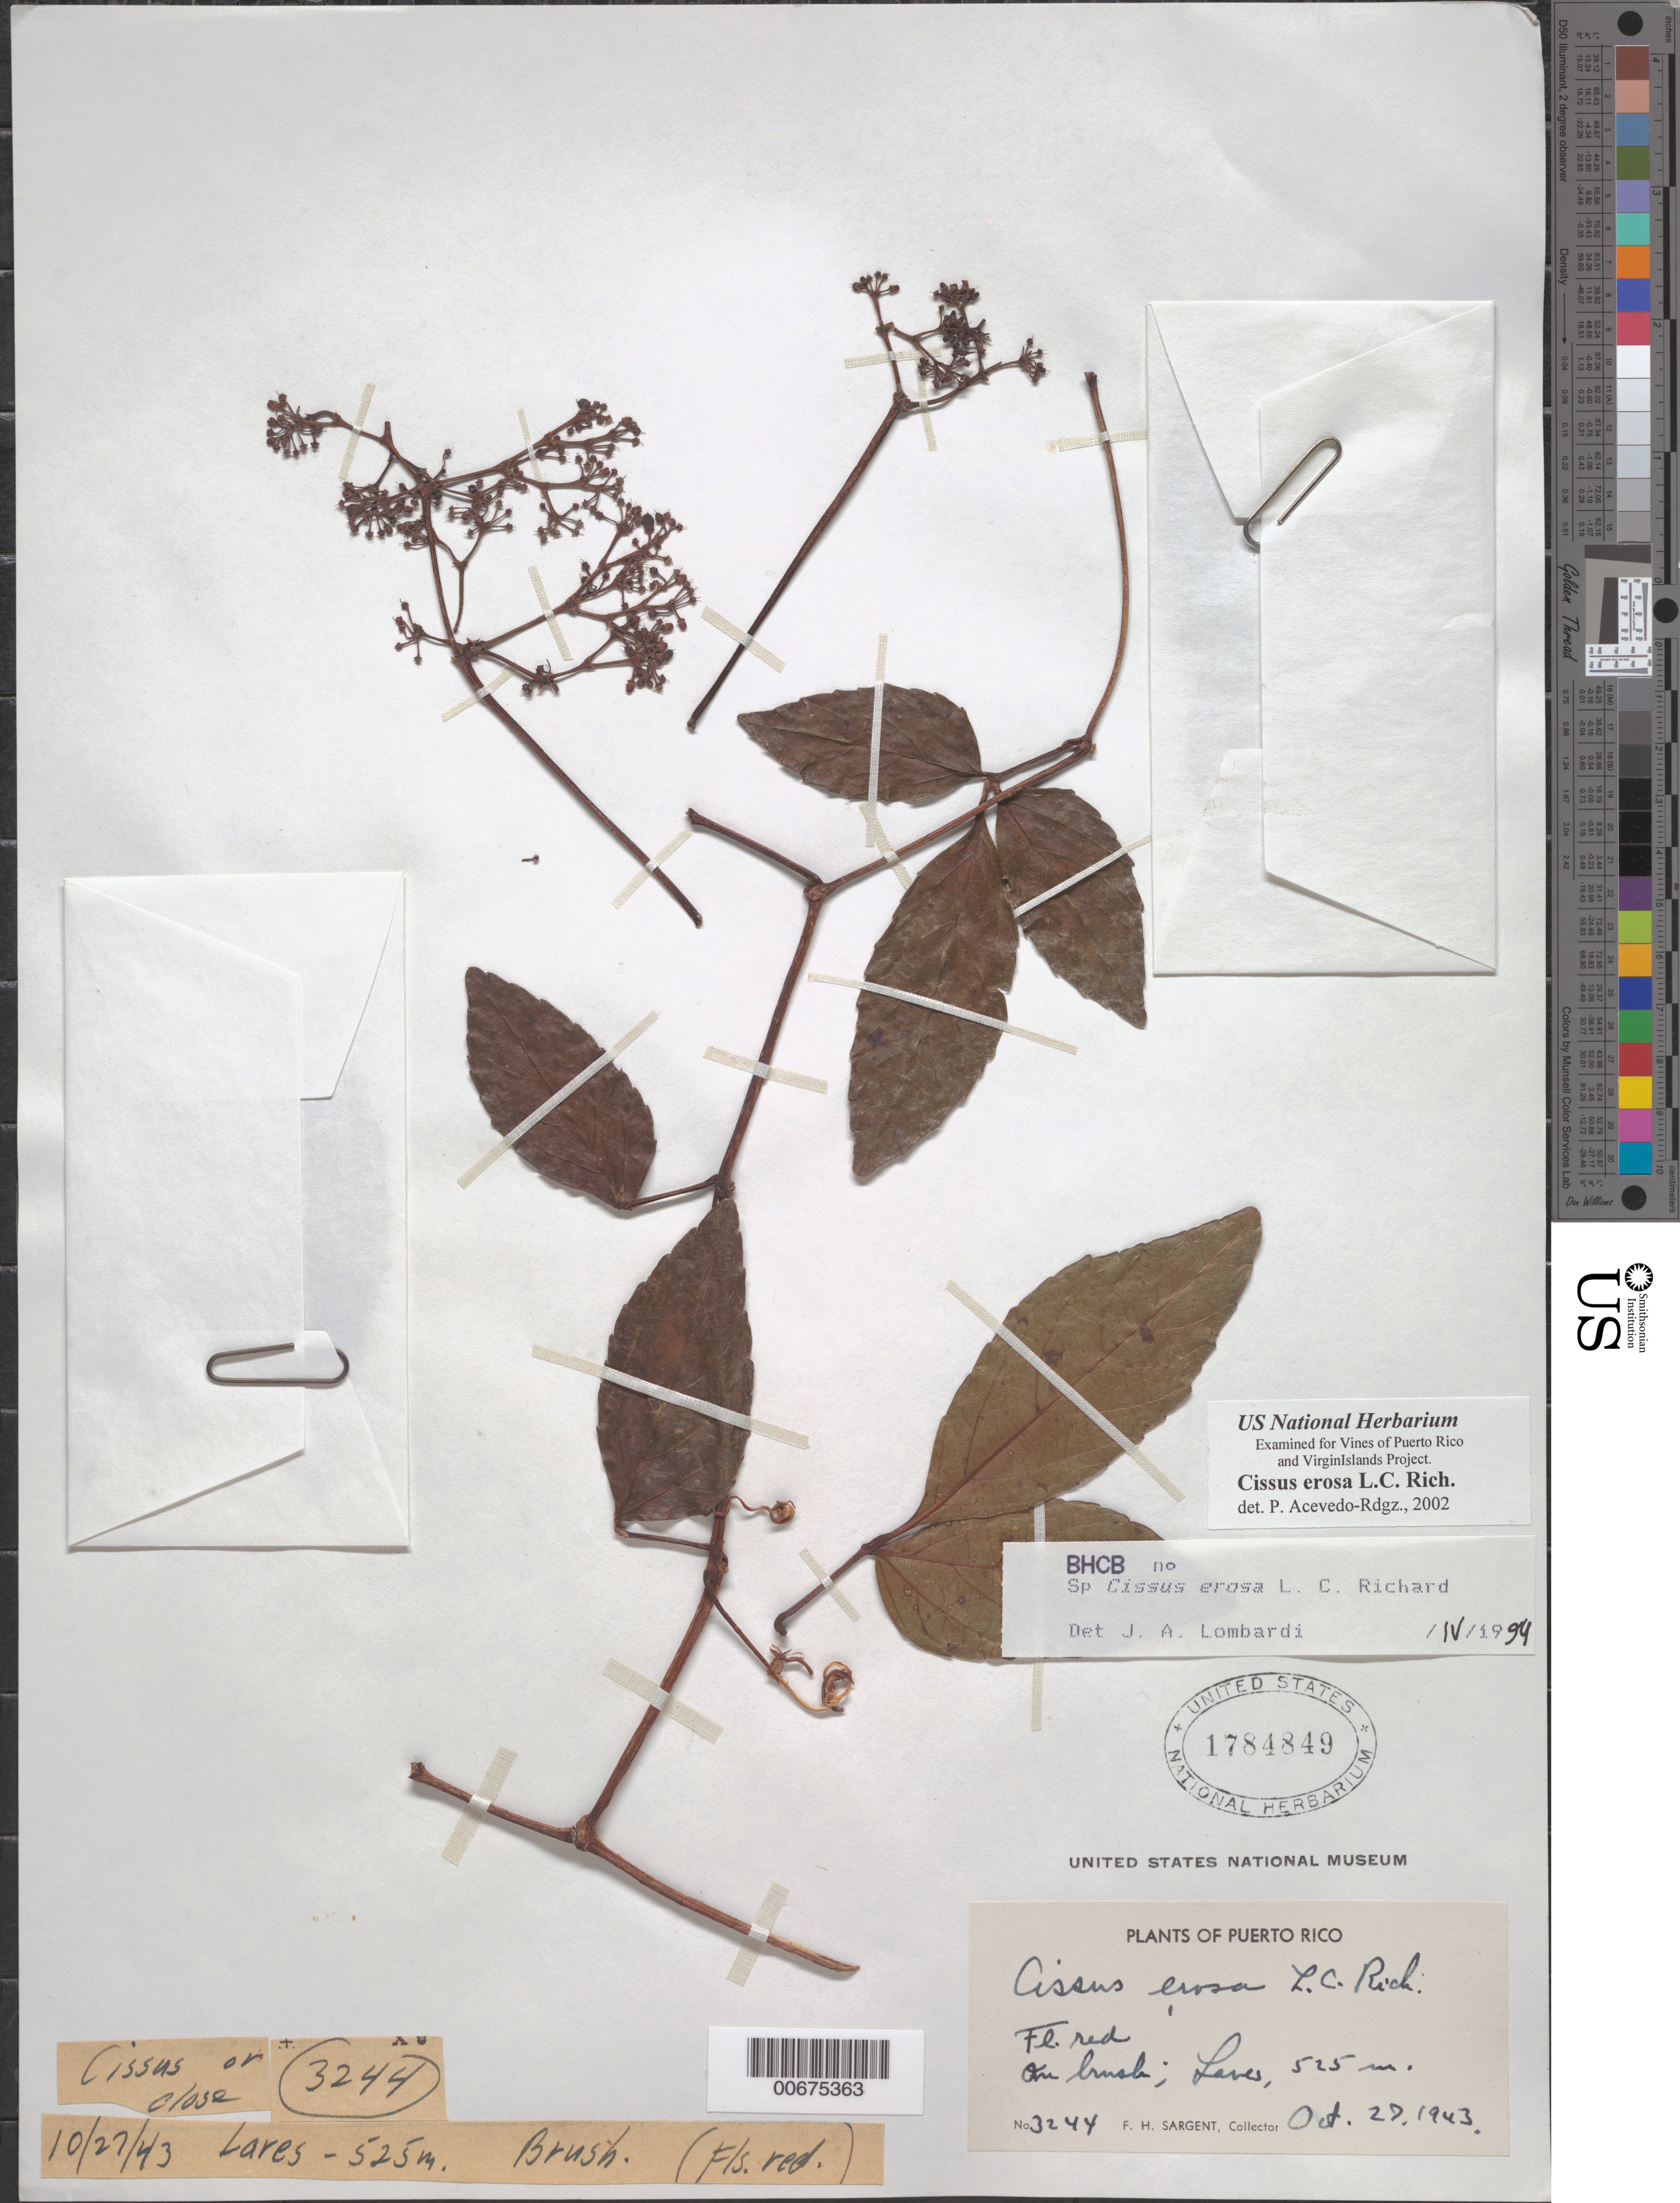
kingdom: Plantae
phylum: Tracheophyta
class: Magnoliopsida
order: Vitales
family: Vitaceae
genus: Cissus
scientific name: Cissus erosa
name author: Rich.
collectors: F. H. Sargent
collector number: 3244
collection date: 1943-10-27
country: Puerto Rico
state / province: Lares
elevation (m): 525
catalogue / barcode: US 1784849